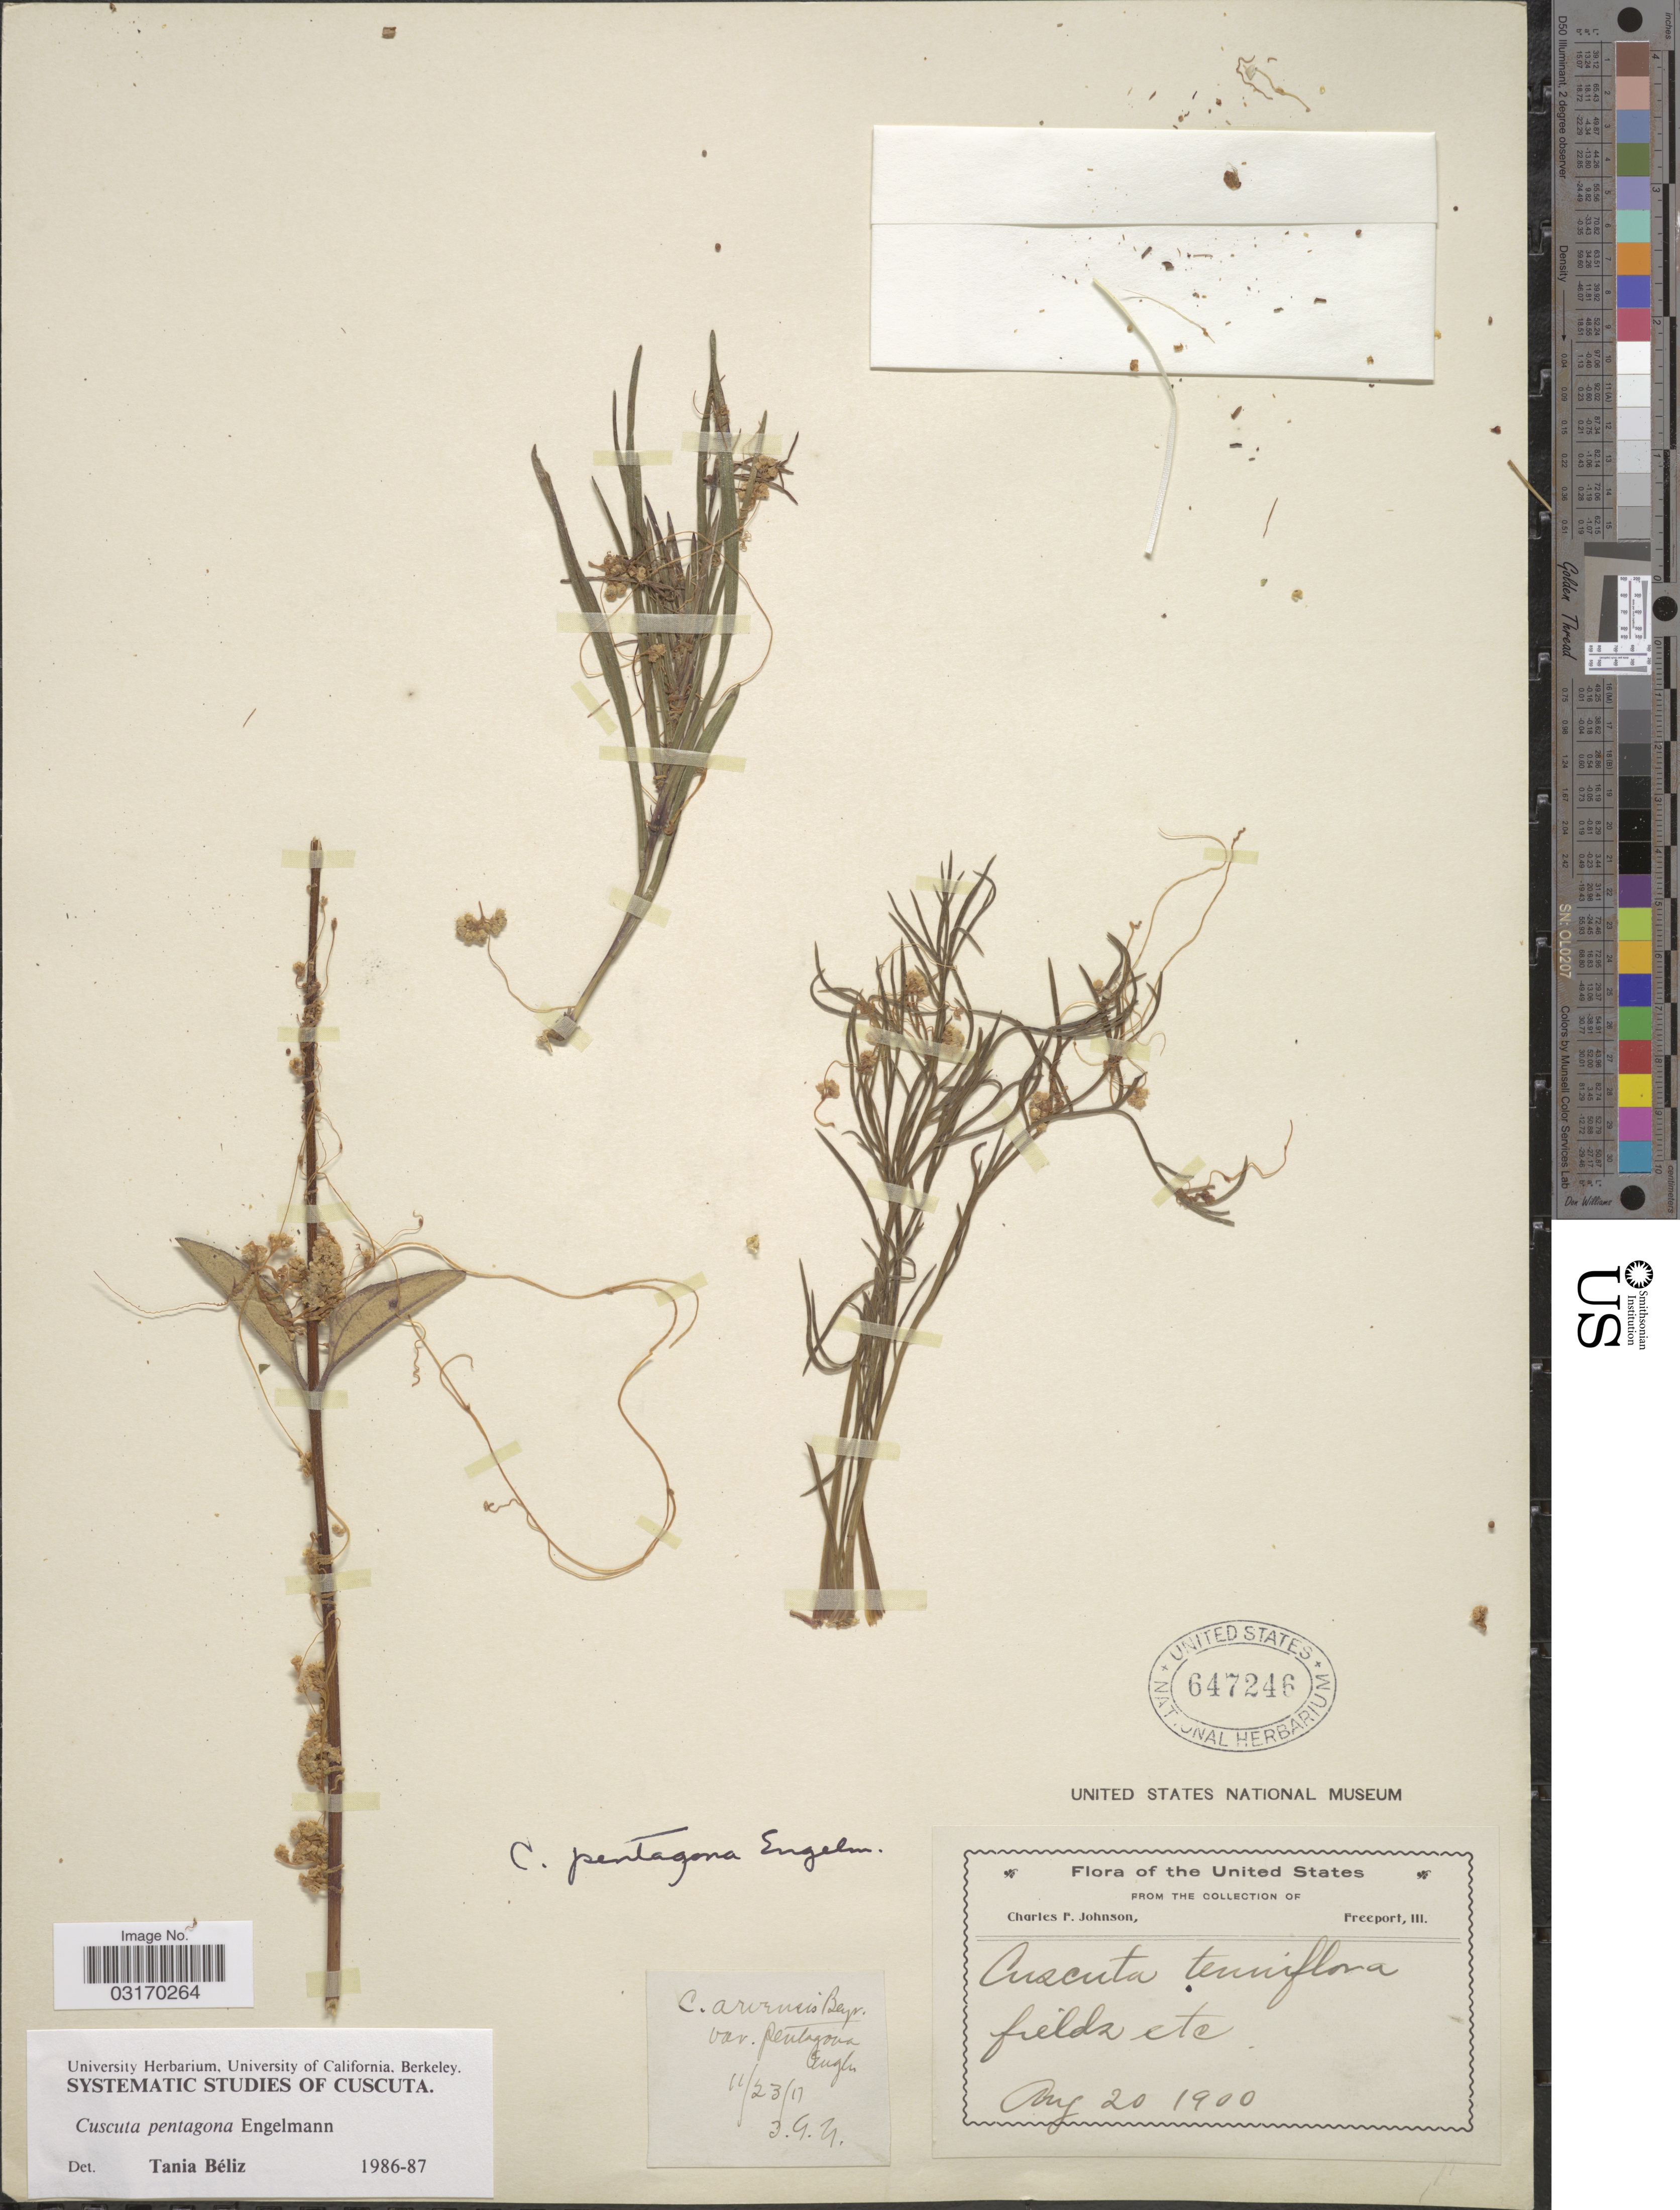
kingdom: Plantae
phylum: Tracheophyta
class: Magnoliopsida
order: Solanales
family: Convolvulaceae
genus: Cuscuta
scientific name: Cuscuta pentagona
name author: Engelm.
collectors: C. F. Johnson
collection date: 1900-08-20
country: United States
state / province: Illinois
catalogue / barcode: US 647246